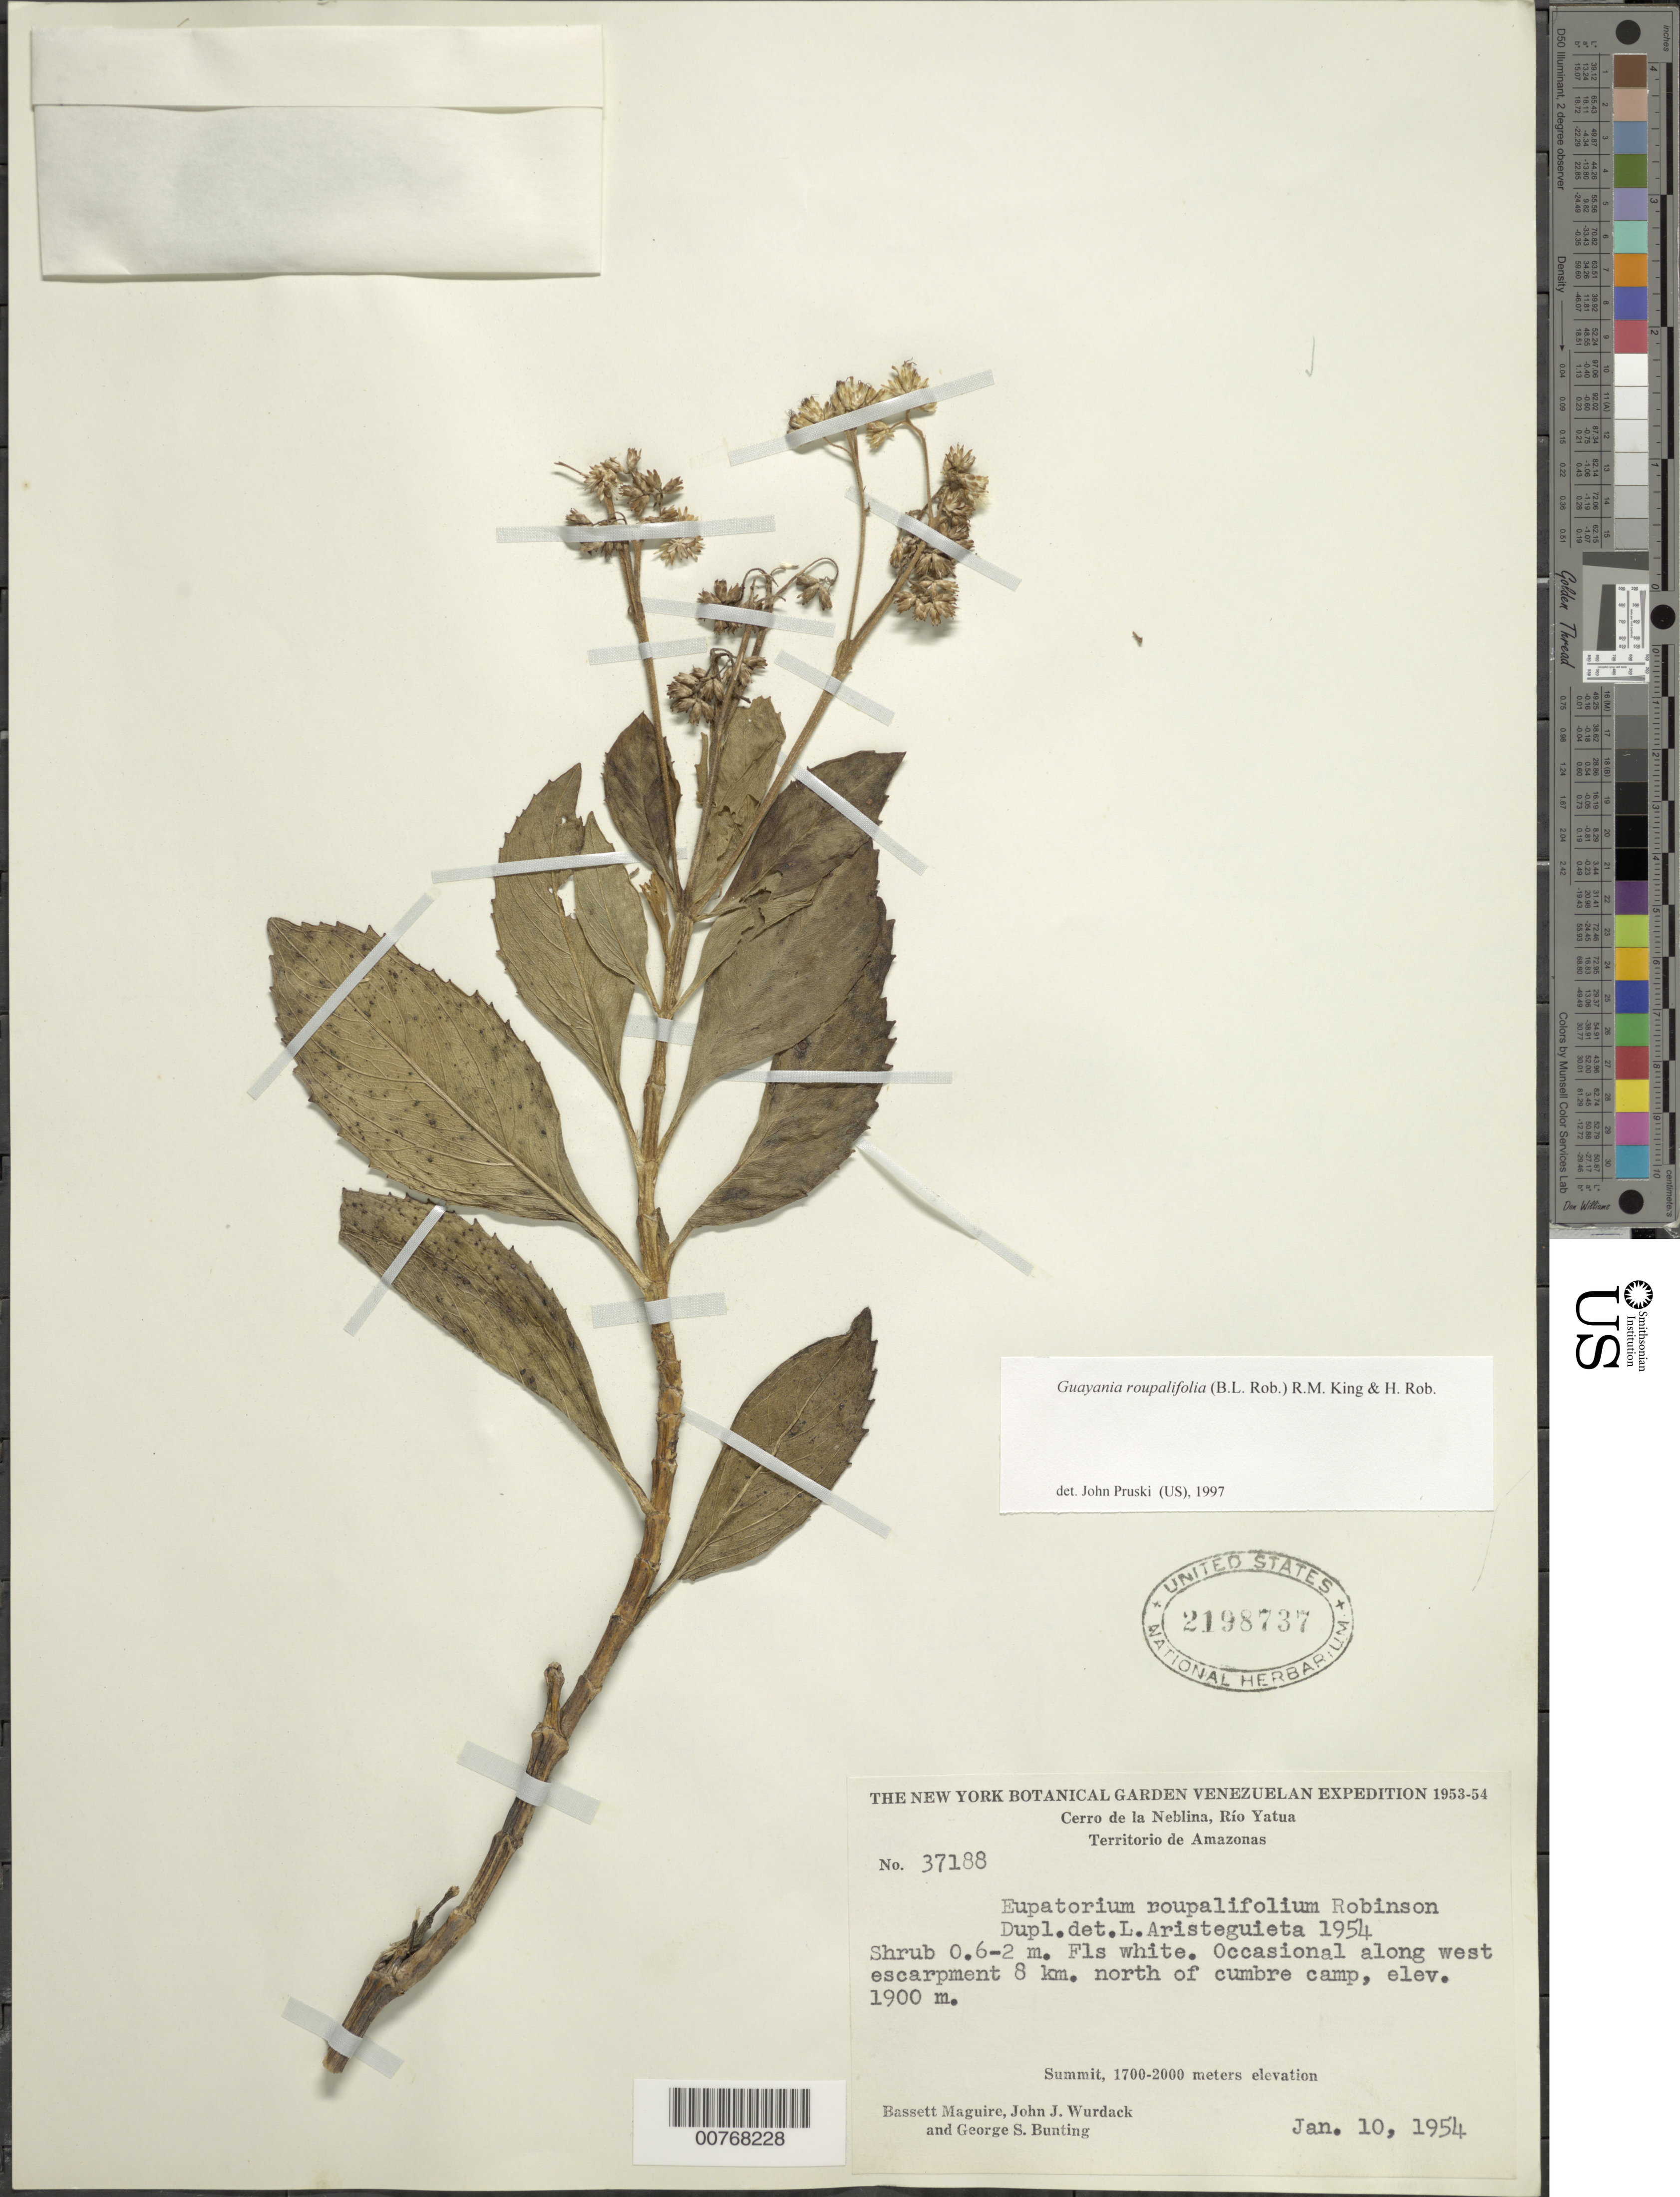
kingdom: Plantae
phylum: Tracheophyta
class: Magnoliopsida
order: Asterales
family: Asteraceae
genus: Guayania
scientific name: Guayania roupalifolia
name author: (B.L. Rob.) R.M. King & H. Rob.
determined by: Aristeguieta, L.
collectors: B. Maguire, J. J. Wurdack & G. S. Bunting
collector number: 37188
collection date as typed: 10-Jan-54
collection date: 1954-01-10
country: Venezuela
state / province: Amazonas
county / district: Río Negro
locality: Cerro de la Neblina, Río Yatua, 8 km N of Cumbre Camp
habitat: NW escarpment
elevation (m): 1900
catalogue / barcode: US 2198737